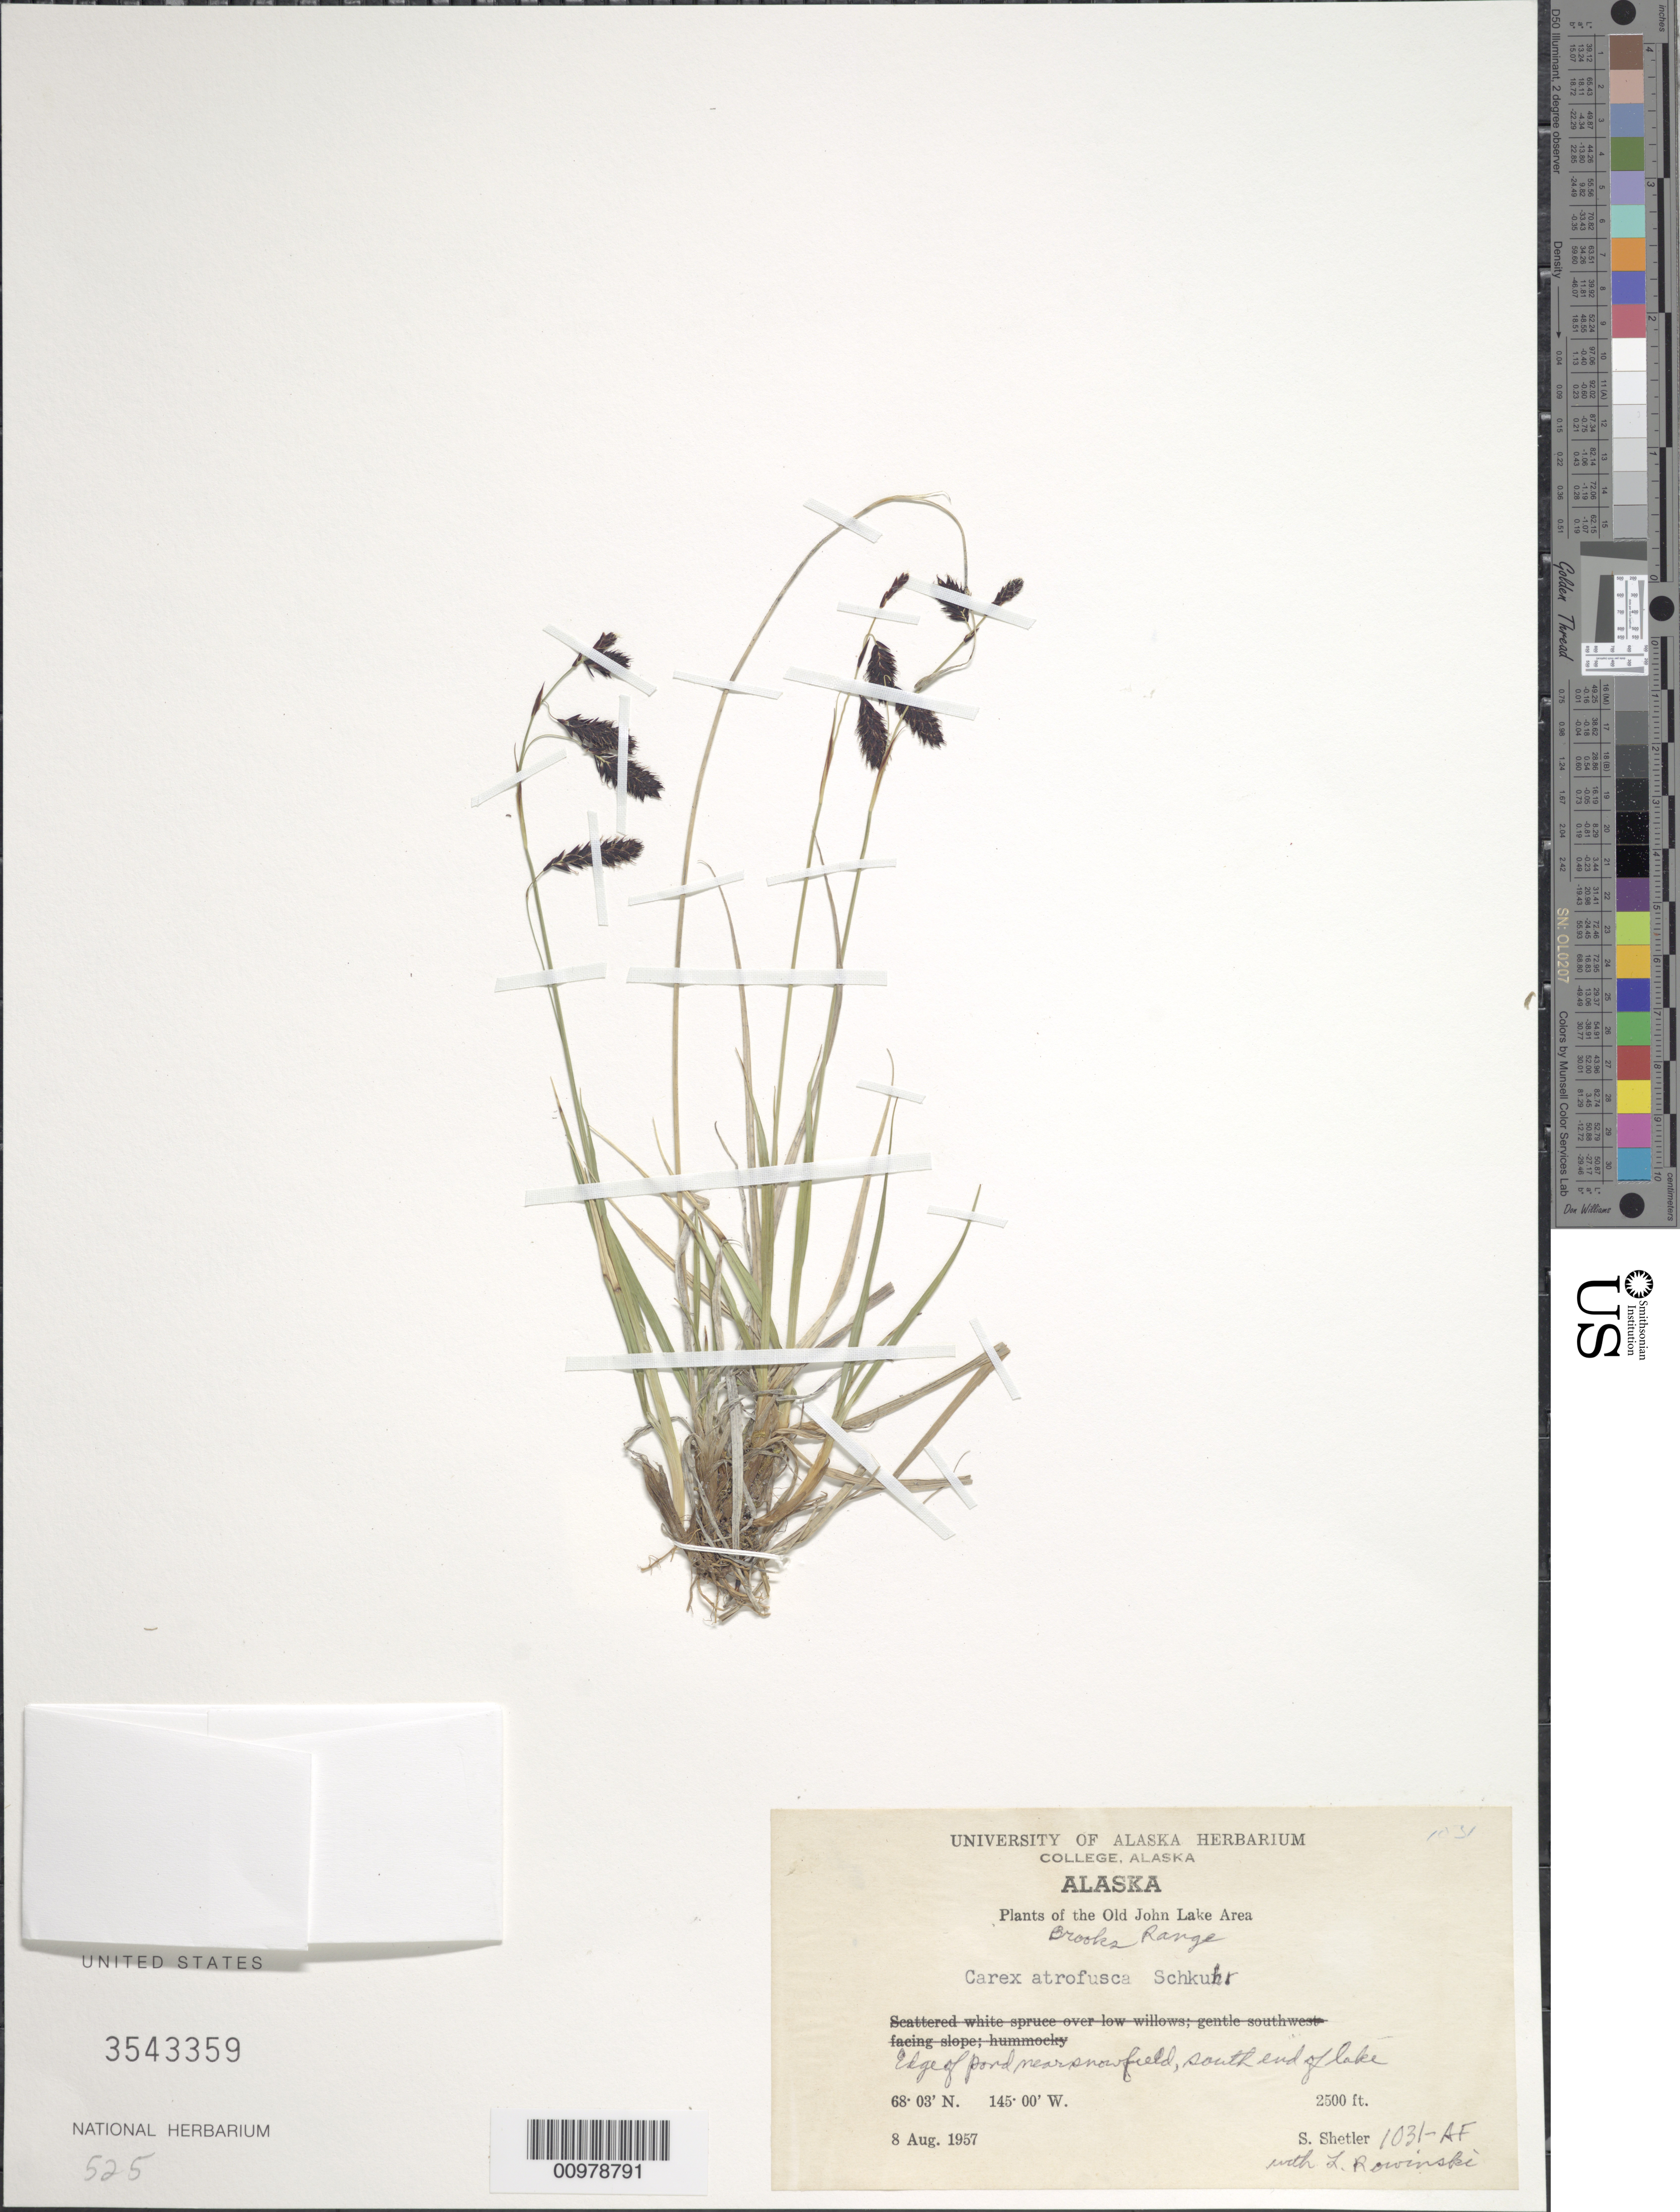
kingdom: Plantae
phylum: Tracheophyta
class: Liliopsida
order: Poales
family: Cyperaceae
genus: Carex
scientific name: Carex atrofusca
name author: Schkuhr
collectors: S. Shetler & L. Rowinski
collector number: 1031-AF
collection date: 1957-08-08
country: United States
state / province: Alaska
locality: The Old John Lake Area. Brooks Range. Edge of pond near snowfield, south end of lake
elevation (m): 762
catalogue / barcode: US 3543359